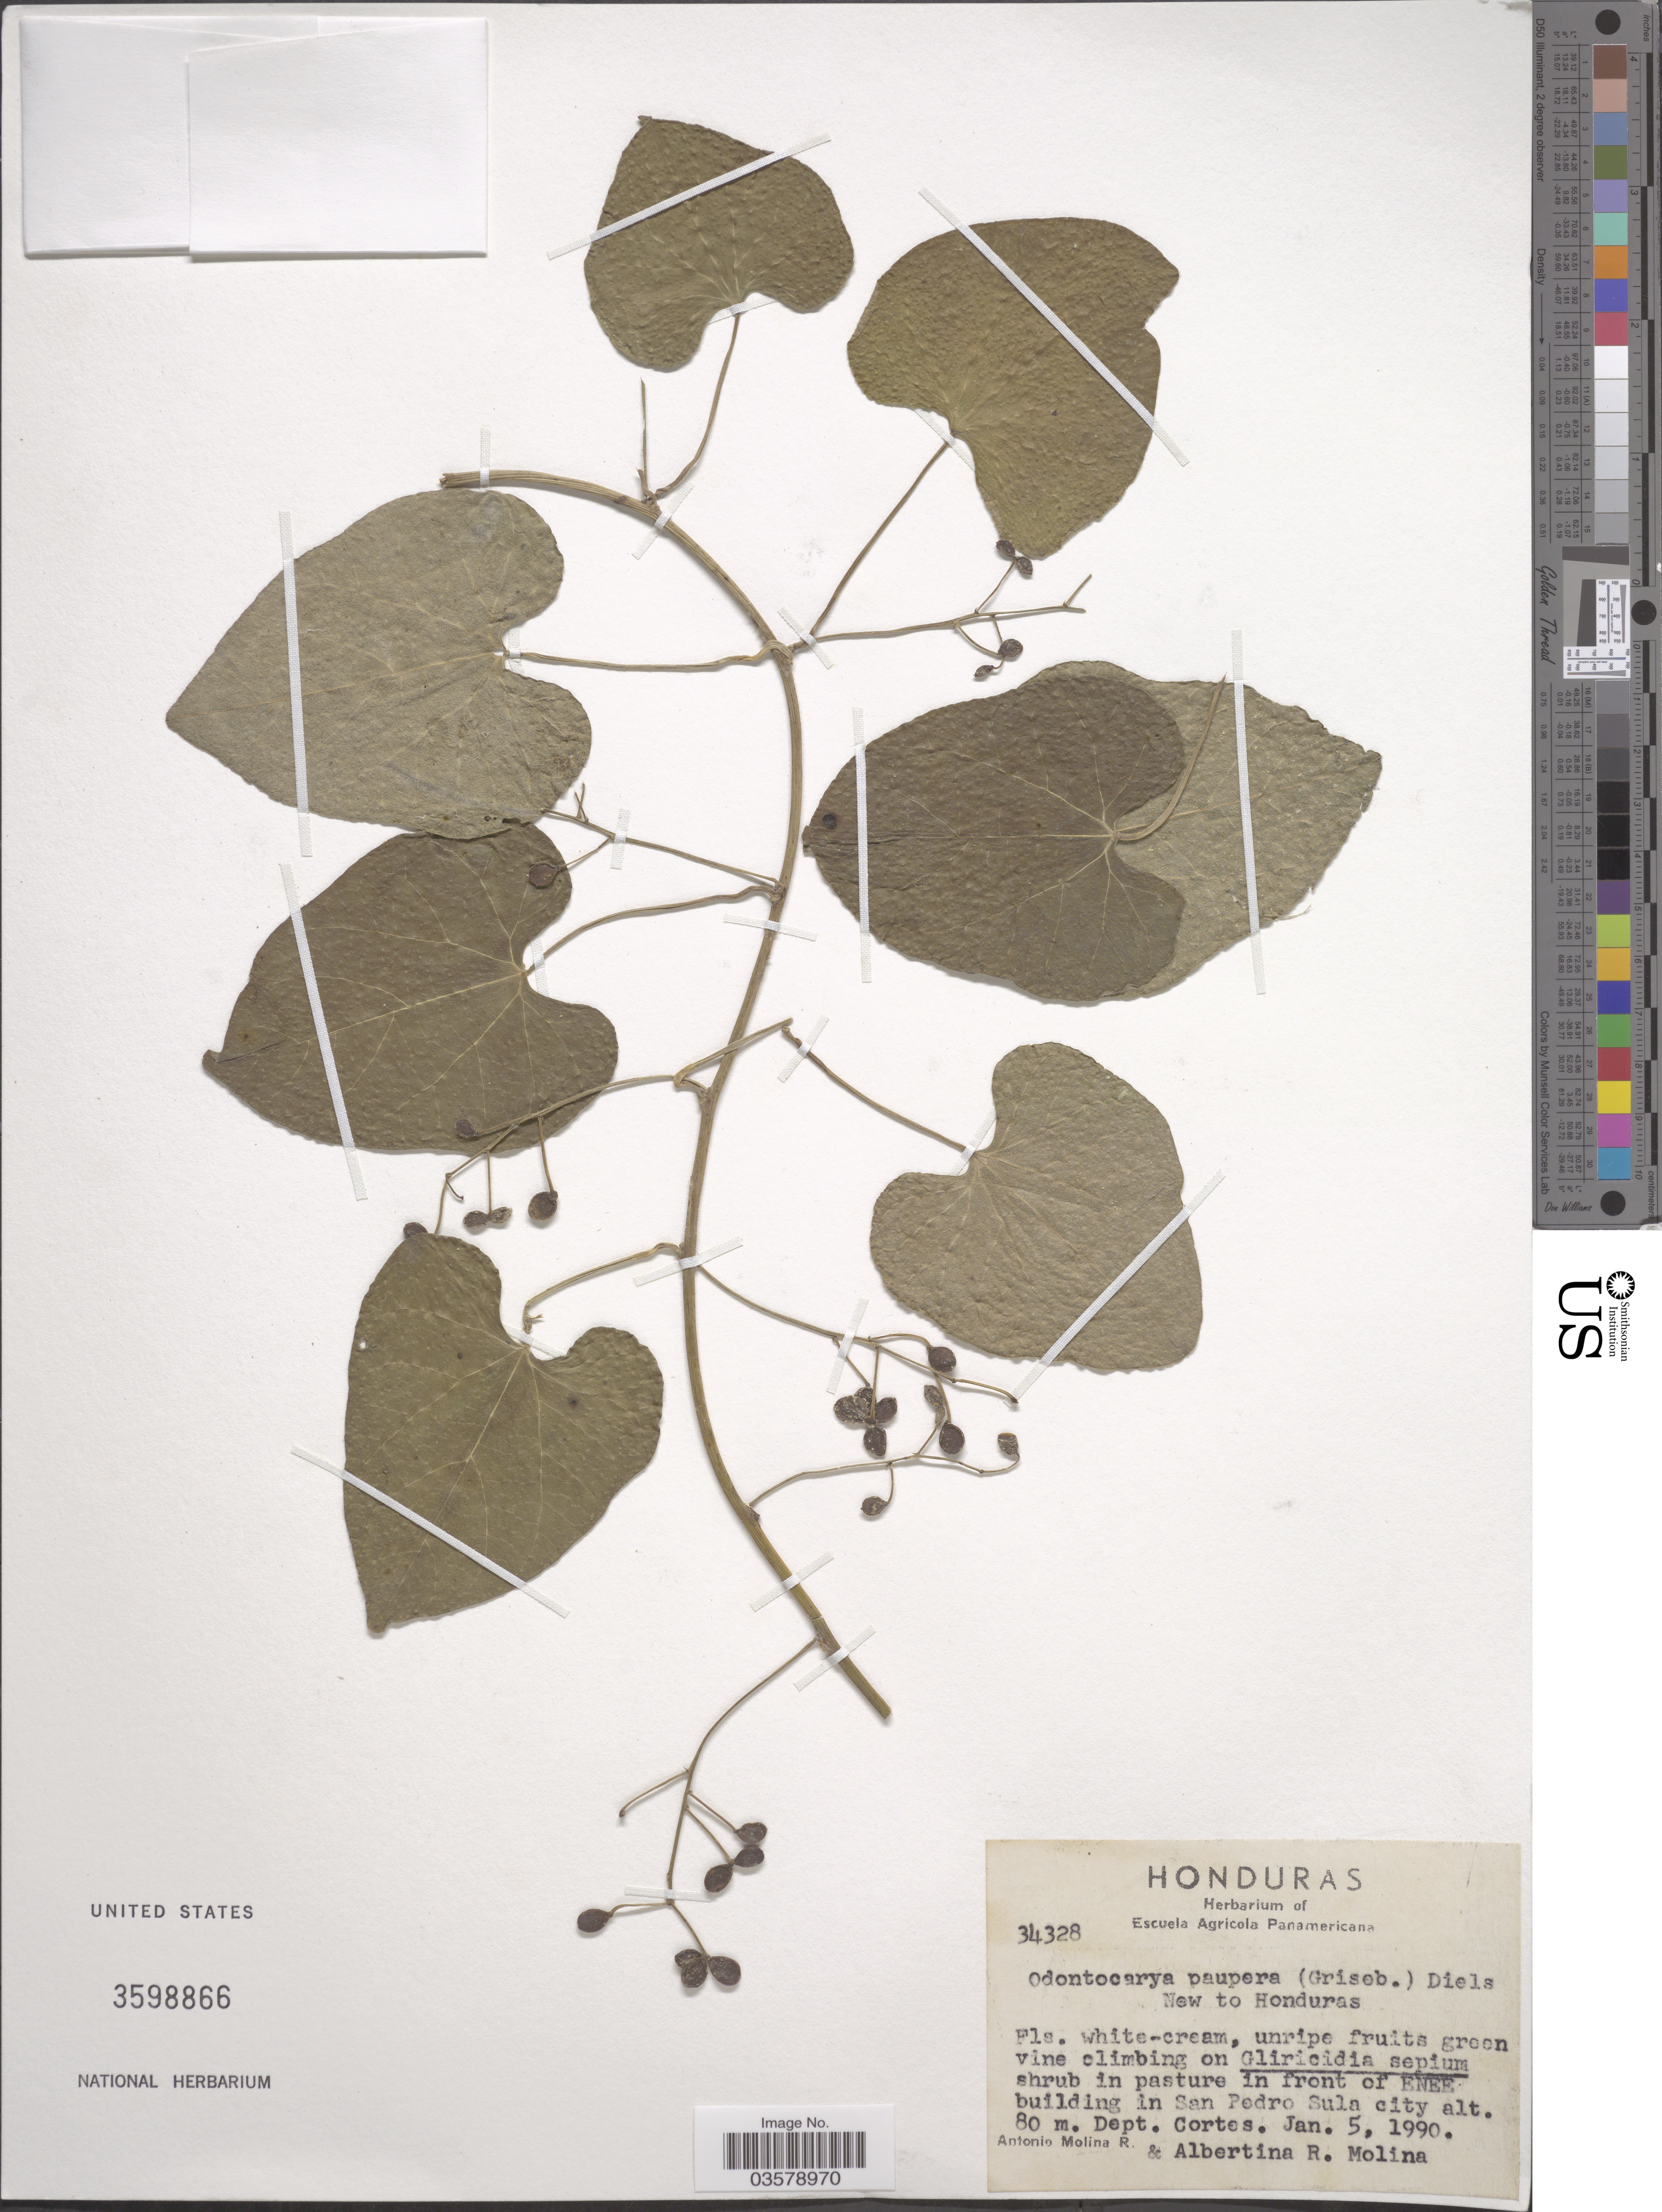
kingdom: Plantae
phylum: Tracheophyta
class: Magnoliopsida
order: Ranunculales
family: Menispermaceae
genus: Odontocarya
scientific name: Odontocarya tamoides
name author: (DC.) Miers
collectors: A. Molina R. & A. R. Molina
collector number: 34328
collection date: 1990-01-05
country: Honduras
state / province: Cortes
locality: In front of ENEE building in San Pedro Sula city. Dept. Cortes.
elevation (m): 80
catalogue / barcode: US 3598866